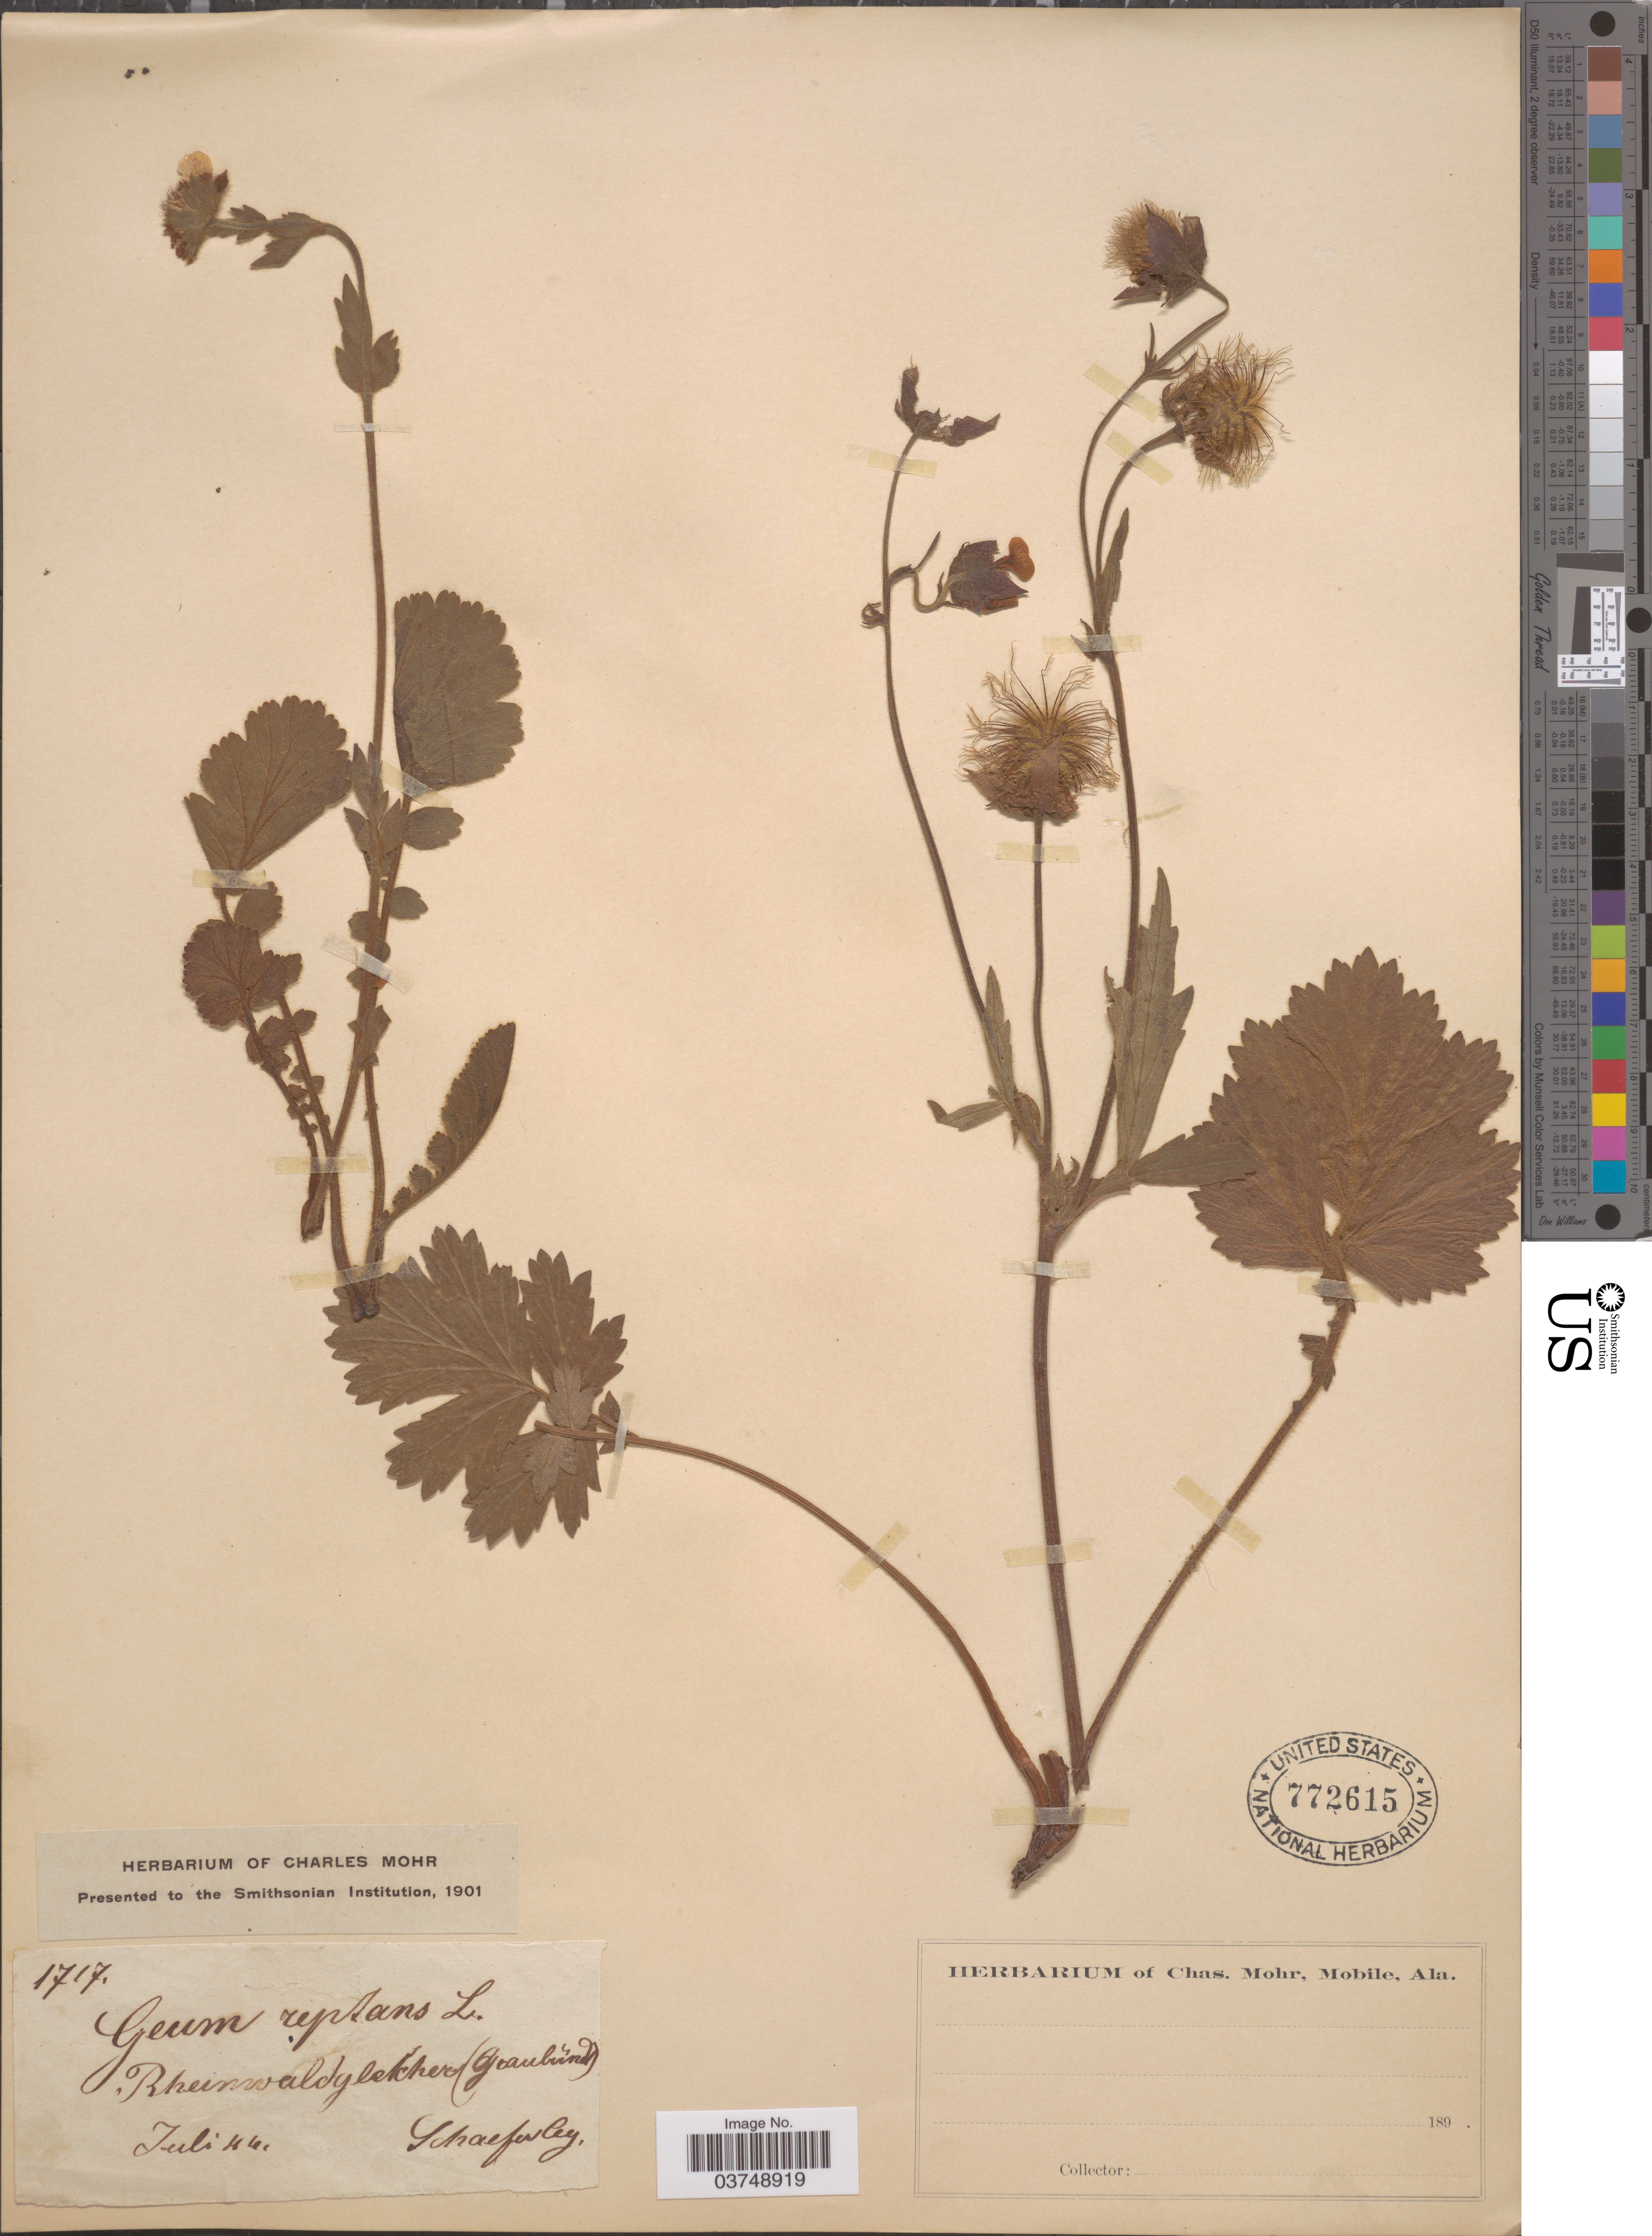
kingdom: Plantae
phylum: Tracheophyta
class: Magnoliopsida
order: Rosales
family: Rosaceae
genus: Geum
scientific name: Geum montanum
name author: L.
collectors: Schaefer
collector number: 1717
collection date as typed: Transcribed d/m/y: /7/44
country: Switzerland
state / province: Graubunden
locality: Rheinwaldglelcher (Graubünd).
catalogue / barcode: US 772615